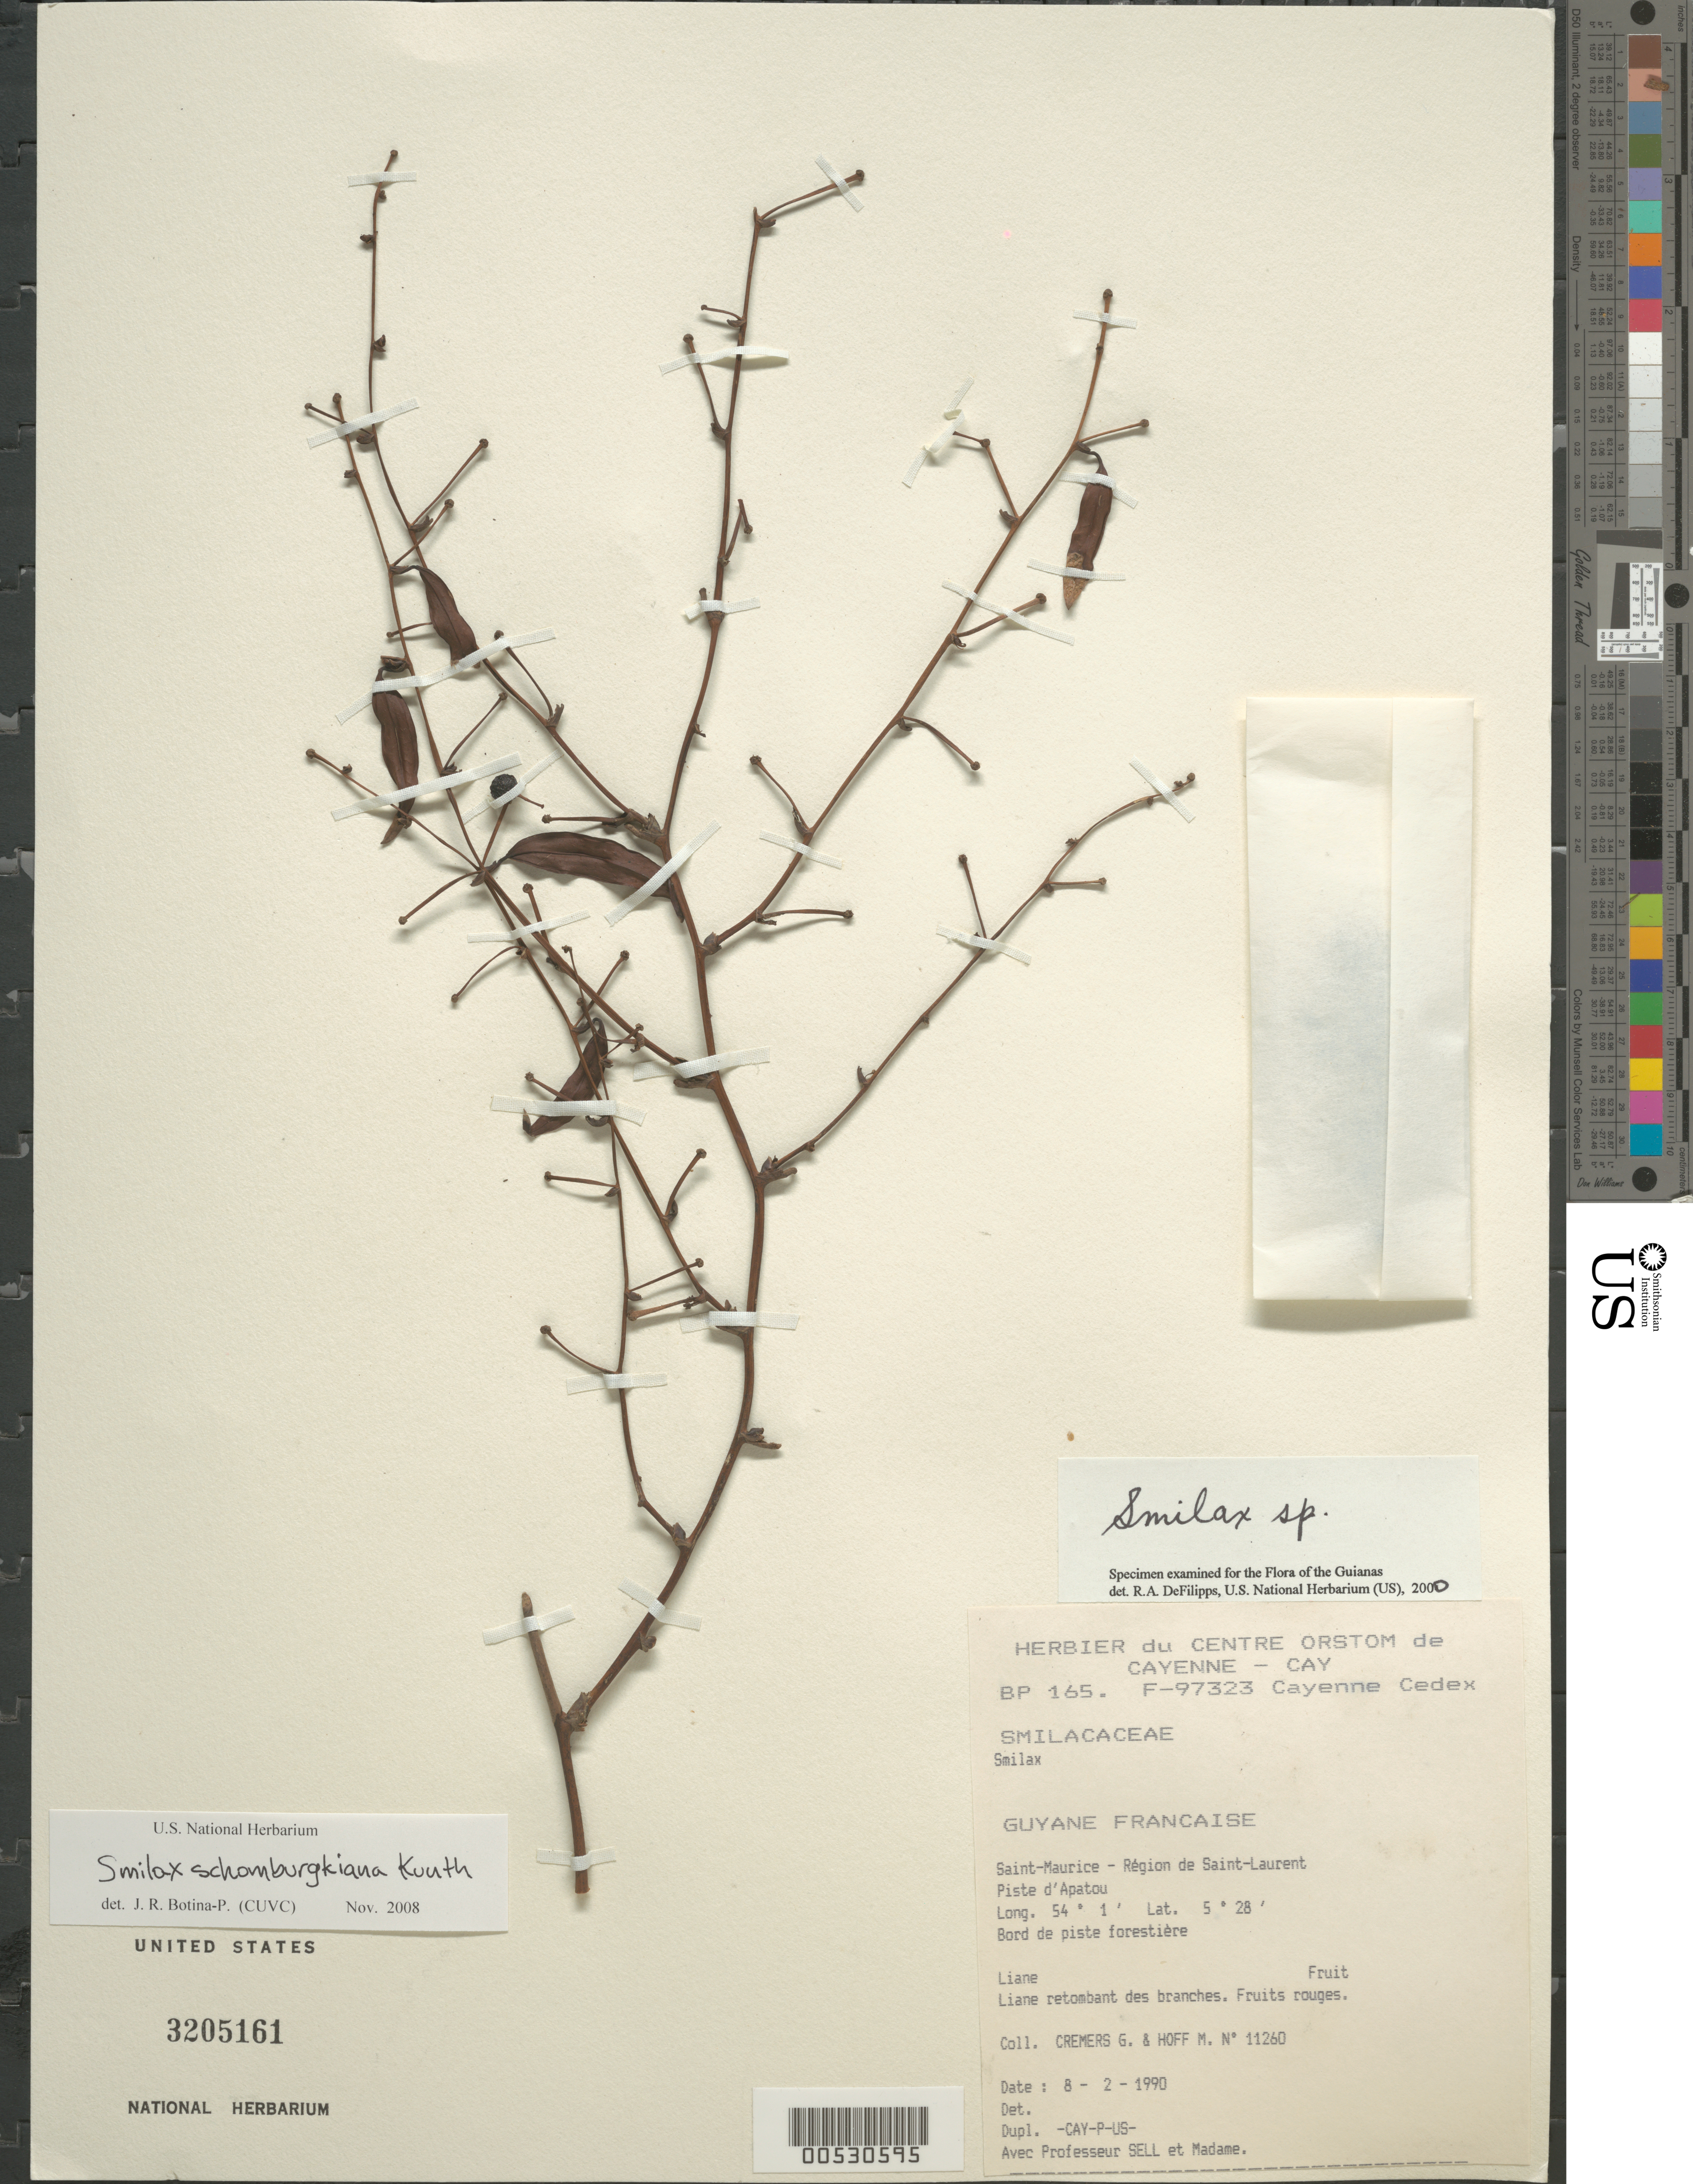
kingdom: Plantae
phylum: Tracheophyta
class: Liliopsida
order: Liliales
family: Smilacaceae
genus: Smilax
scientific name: Smilax schomburgkiana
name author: Kunth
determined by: Botina-P., J. R.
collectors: G. Cremers & M. Hoff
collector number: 11260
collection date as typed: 8-Feb-90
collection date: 1990-02-08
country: French Guiana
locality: Saint-Maurice, région de Saint-Laurent, Piste d'Apatou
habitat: Edge of forest trail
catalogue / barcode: US 3205161